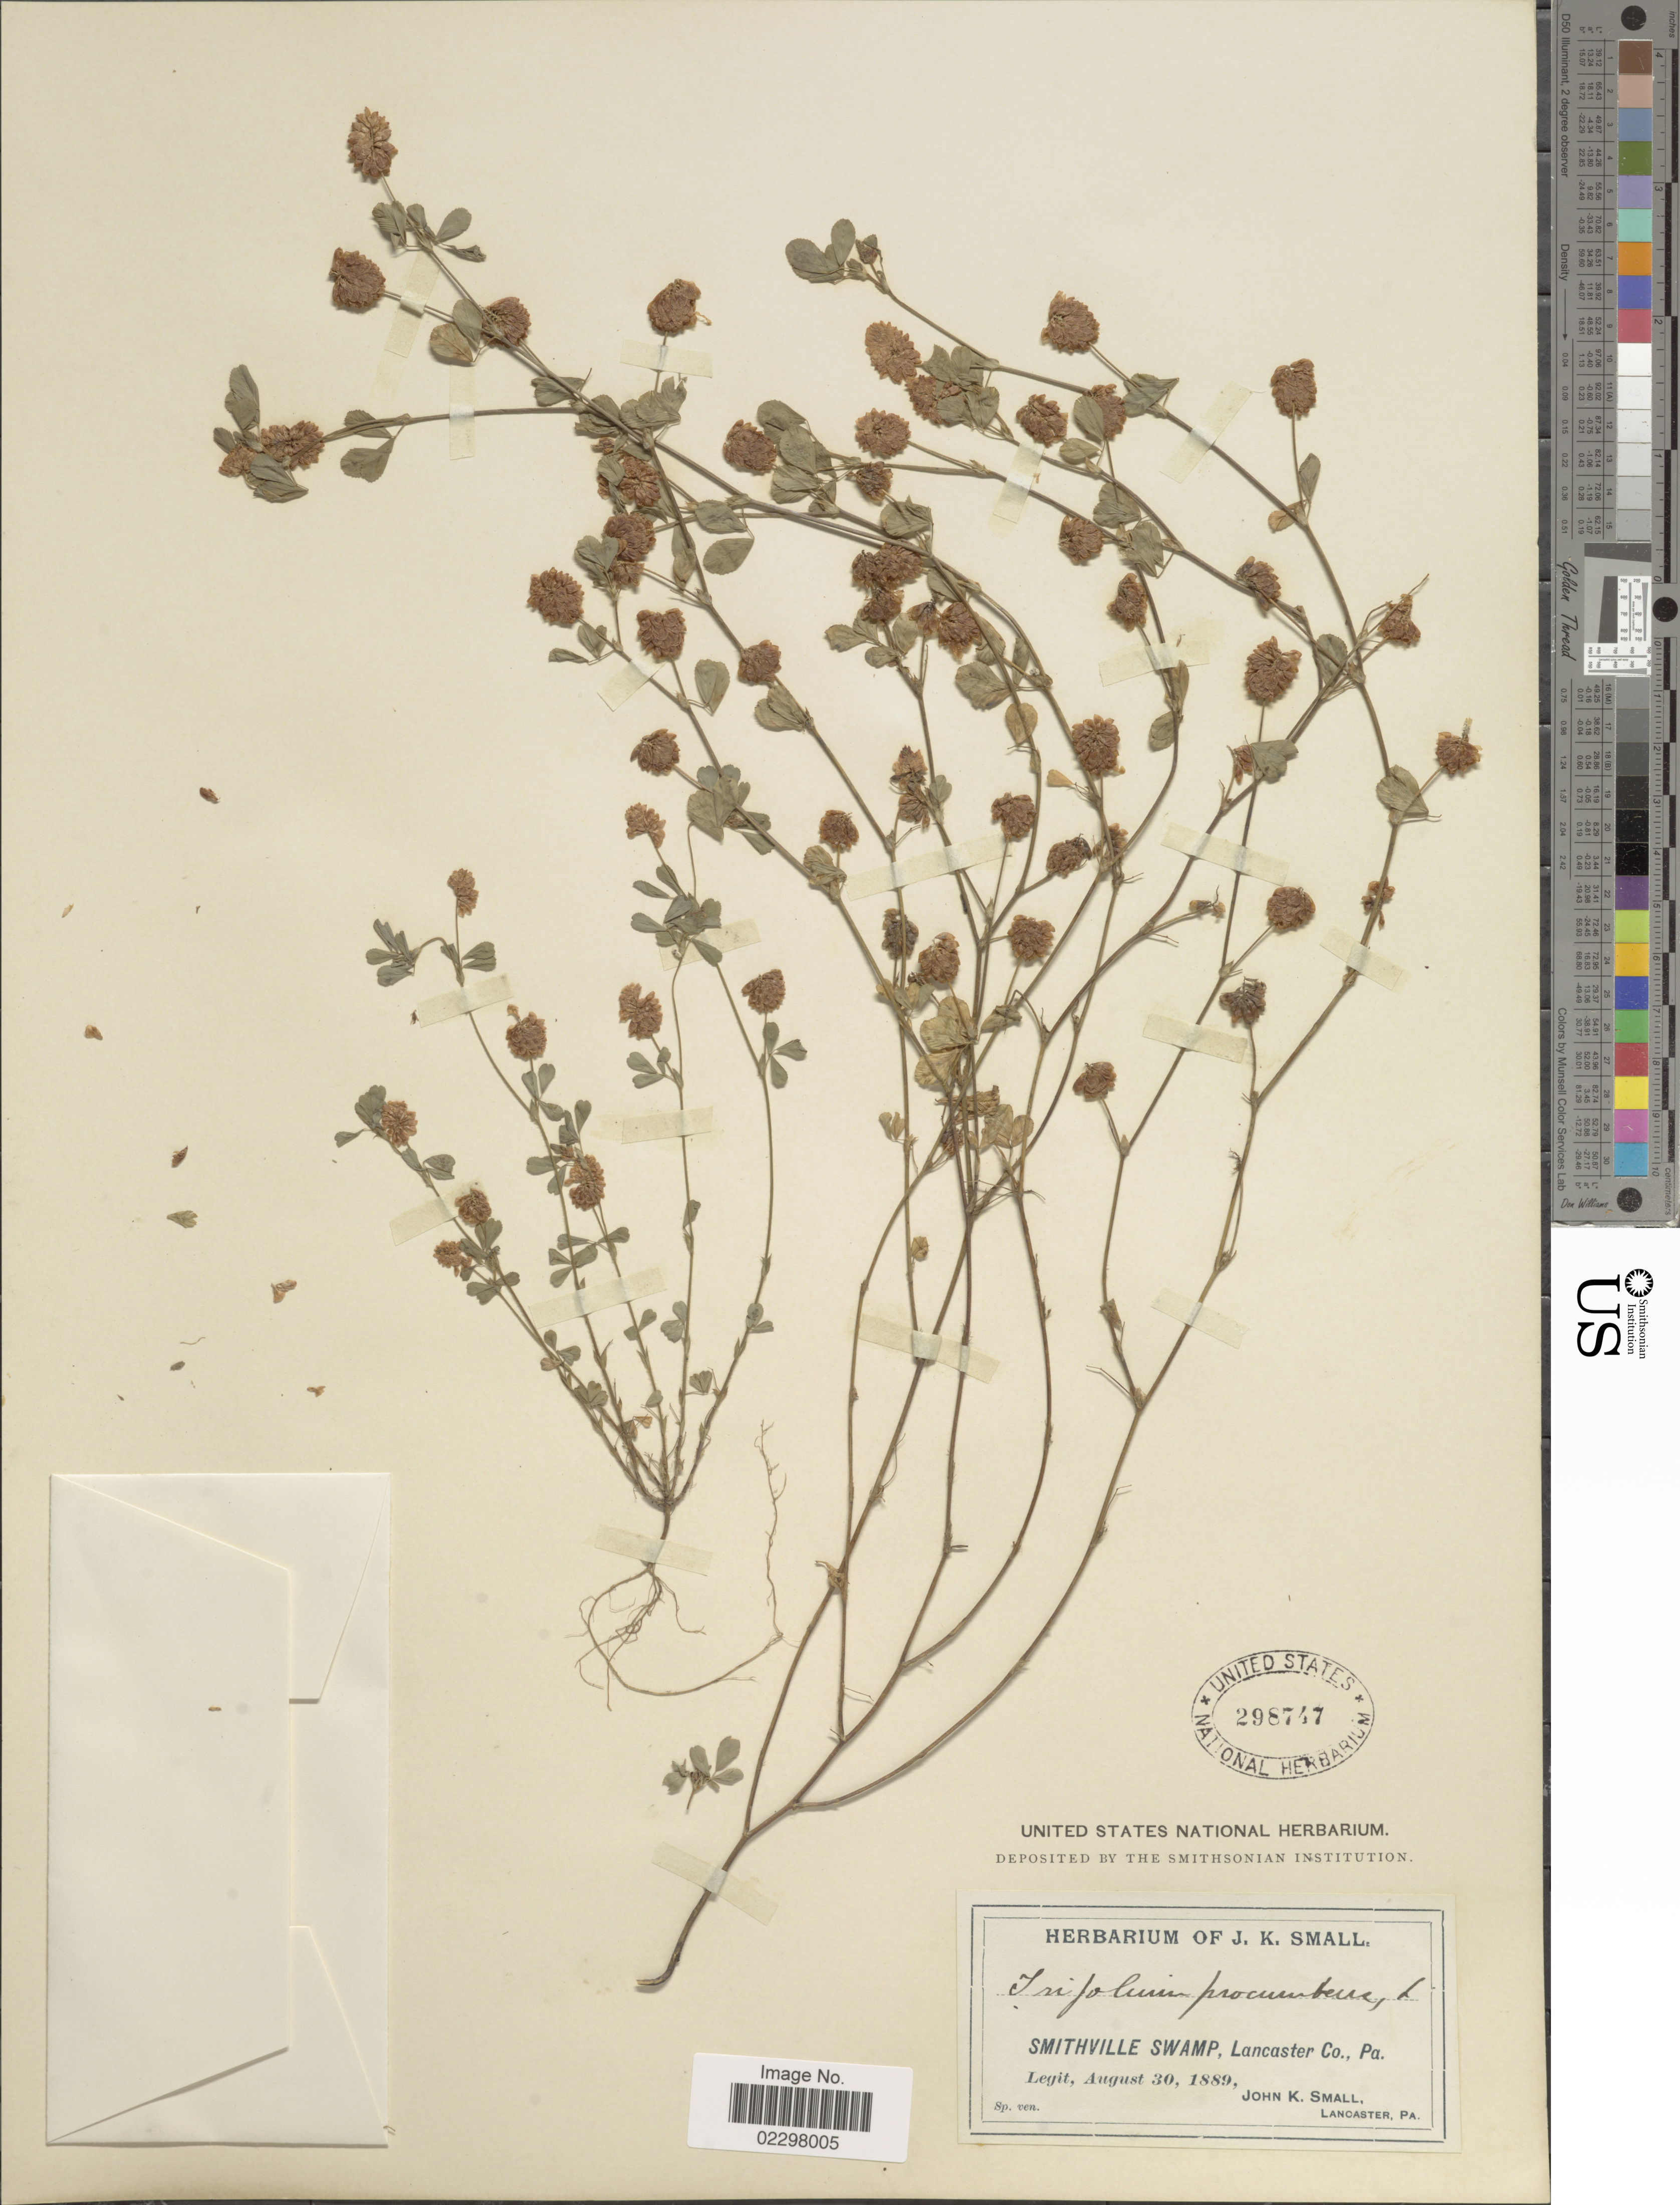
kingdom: Plantae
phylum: Tracheophyta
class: Magnoliopsida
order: Fabales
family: Fabaceae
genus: Trifolium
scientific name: Trifolium procumbens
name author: L.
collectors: J. K. Small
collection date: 1889-08-30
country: United States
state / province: Pennsylvania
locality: Smiythville Swamp, Lancaster Co.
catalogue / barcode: US 298747